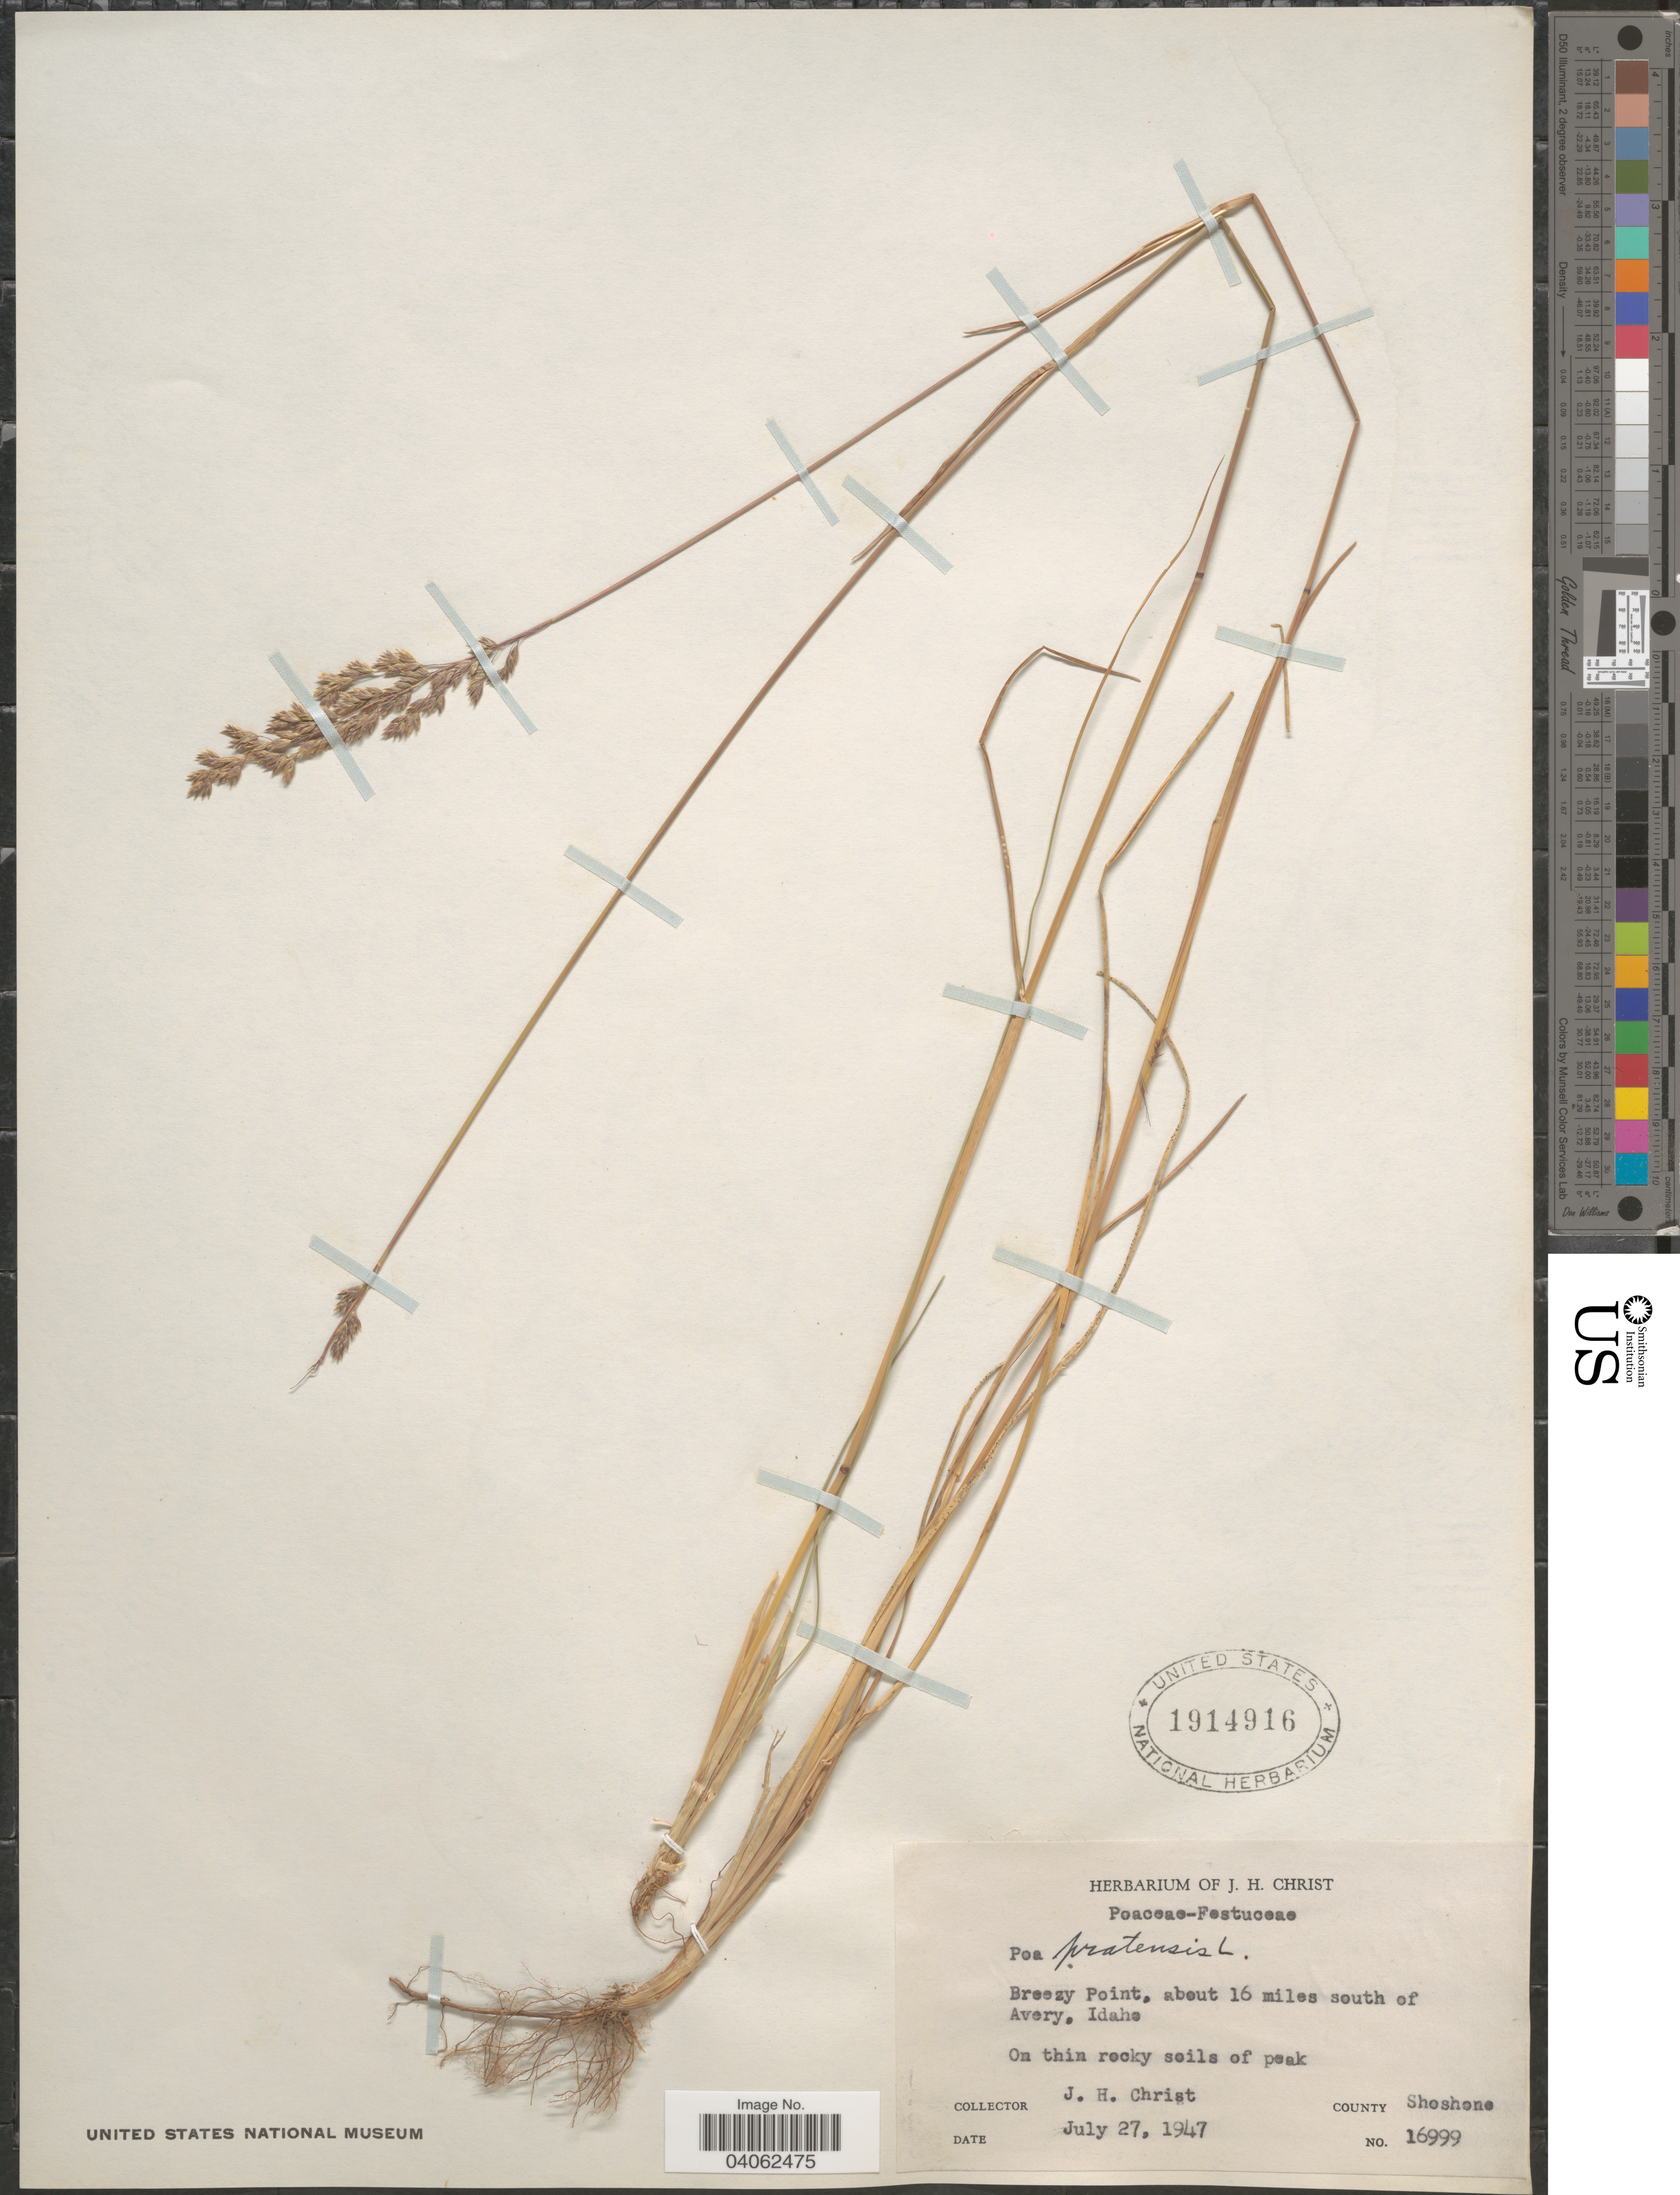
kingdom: Plantae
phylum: Tracheophyta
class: Liliopsida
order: Poales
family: Poaceae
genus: Poa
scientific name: Poa pratensis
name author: L.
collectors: J. H. Christ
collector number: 16999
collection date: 1947-07-27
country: United States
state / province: Idaho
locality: Breezy Point, about 16 miles south of Avery. County Shoshone.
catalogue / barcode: US 1914916